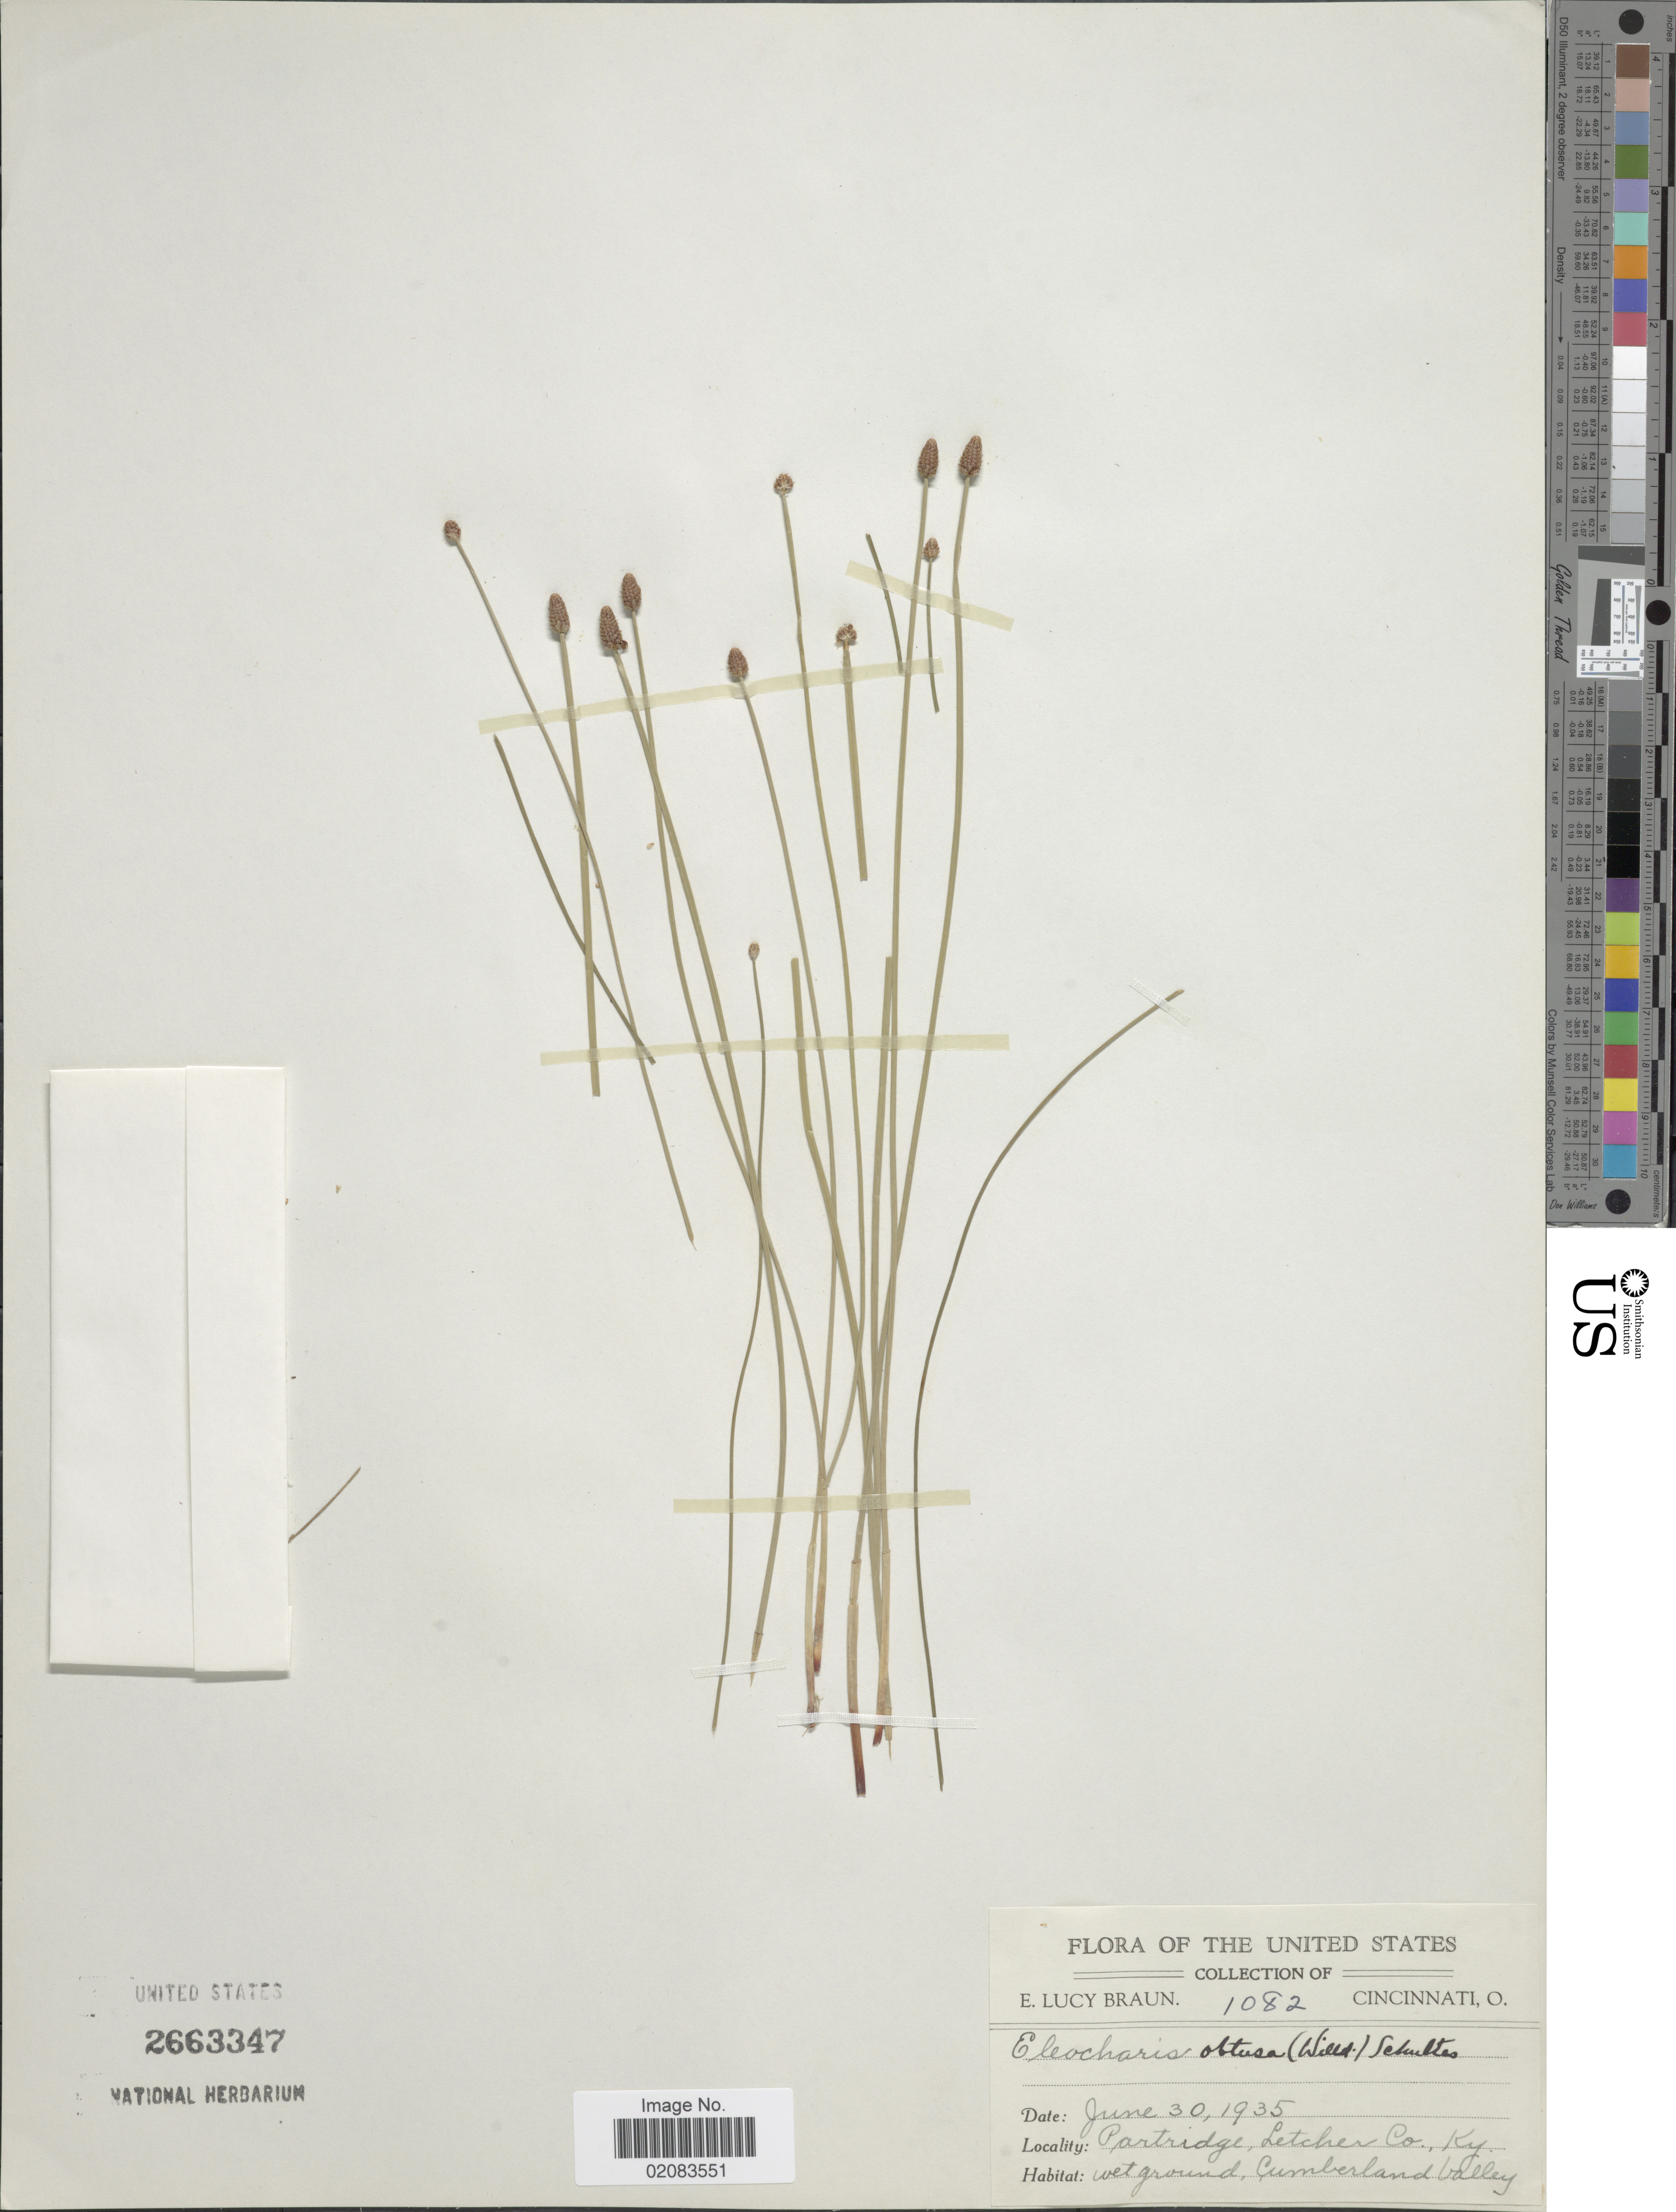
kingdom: Plantae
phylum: Tracheophyta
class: Liliopsida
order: Poales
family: Cyperaceae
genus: Eleocharis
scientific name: Eleocharis obtusa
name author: (Willd.) Schult.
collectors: E. L. Braun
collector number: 1082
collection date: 1935-06-30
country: United States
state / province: Kentucky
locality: Partridge, Letcher Co., wet ground, Cumberland Valley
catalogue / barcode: US 2663347